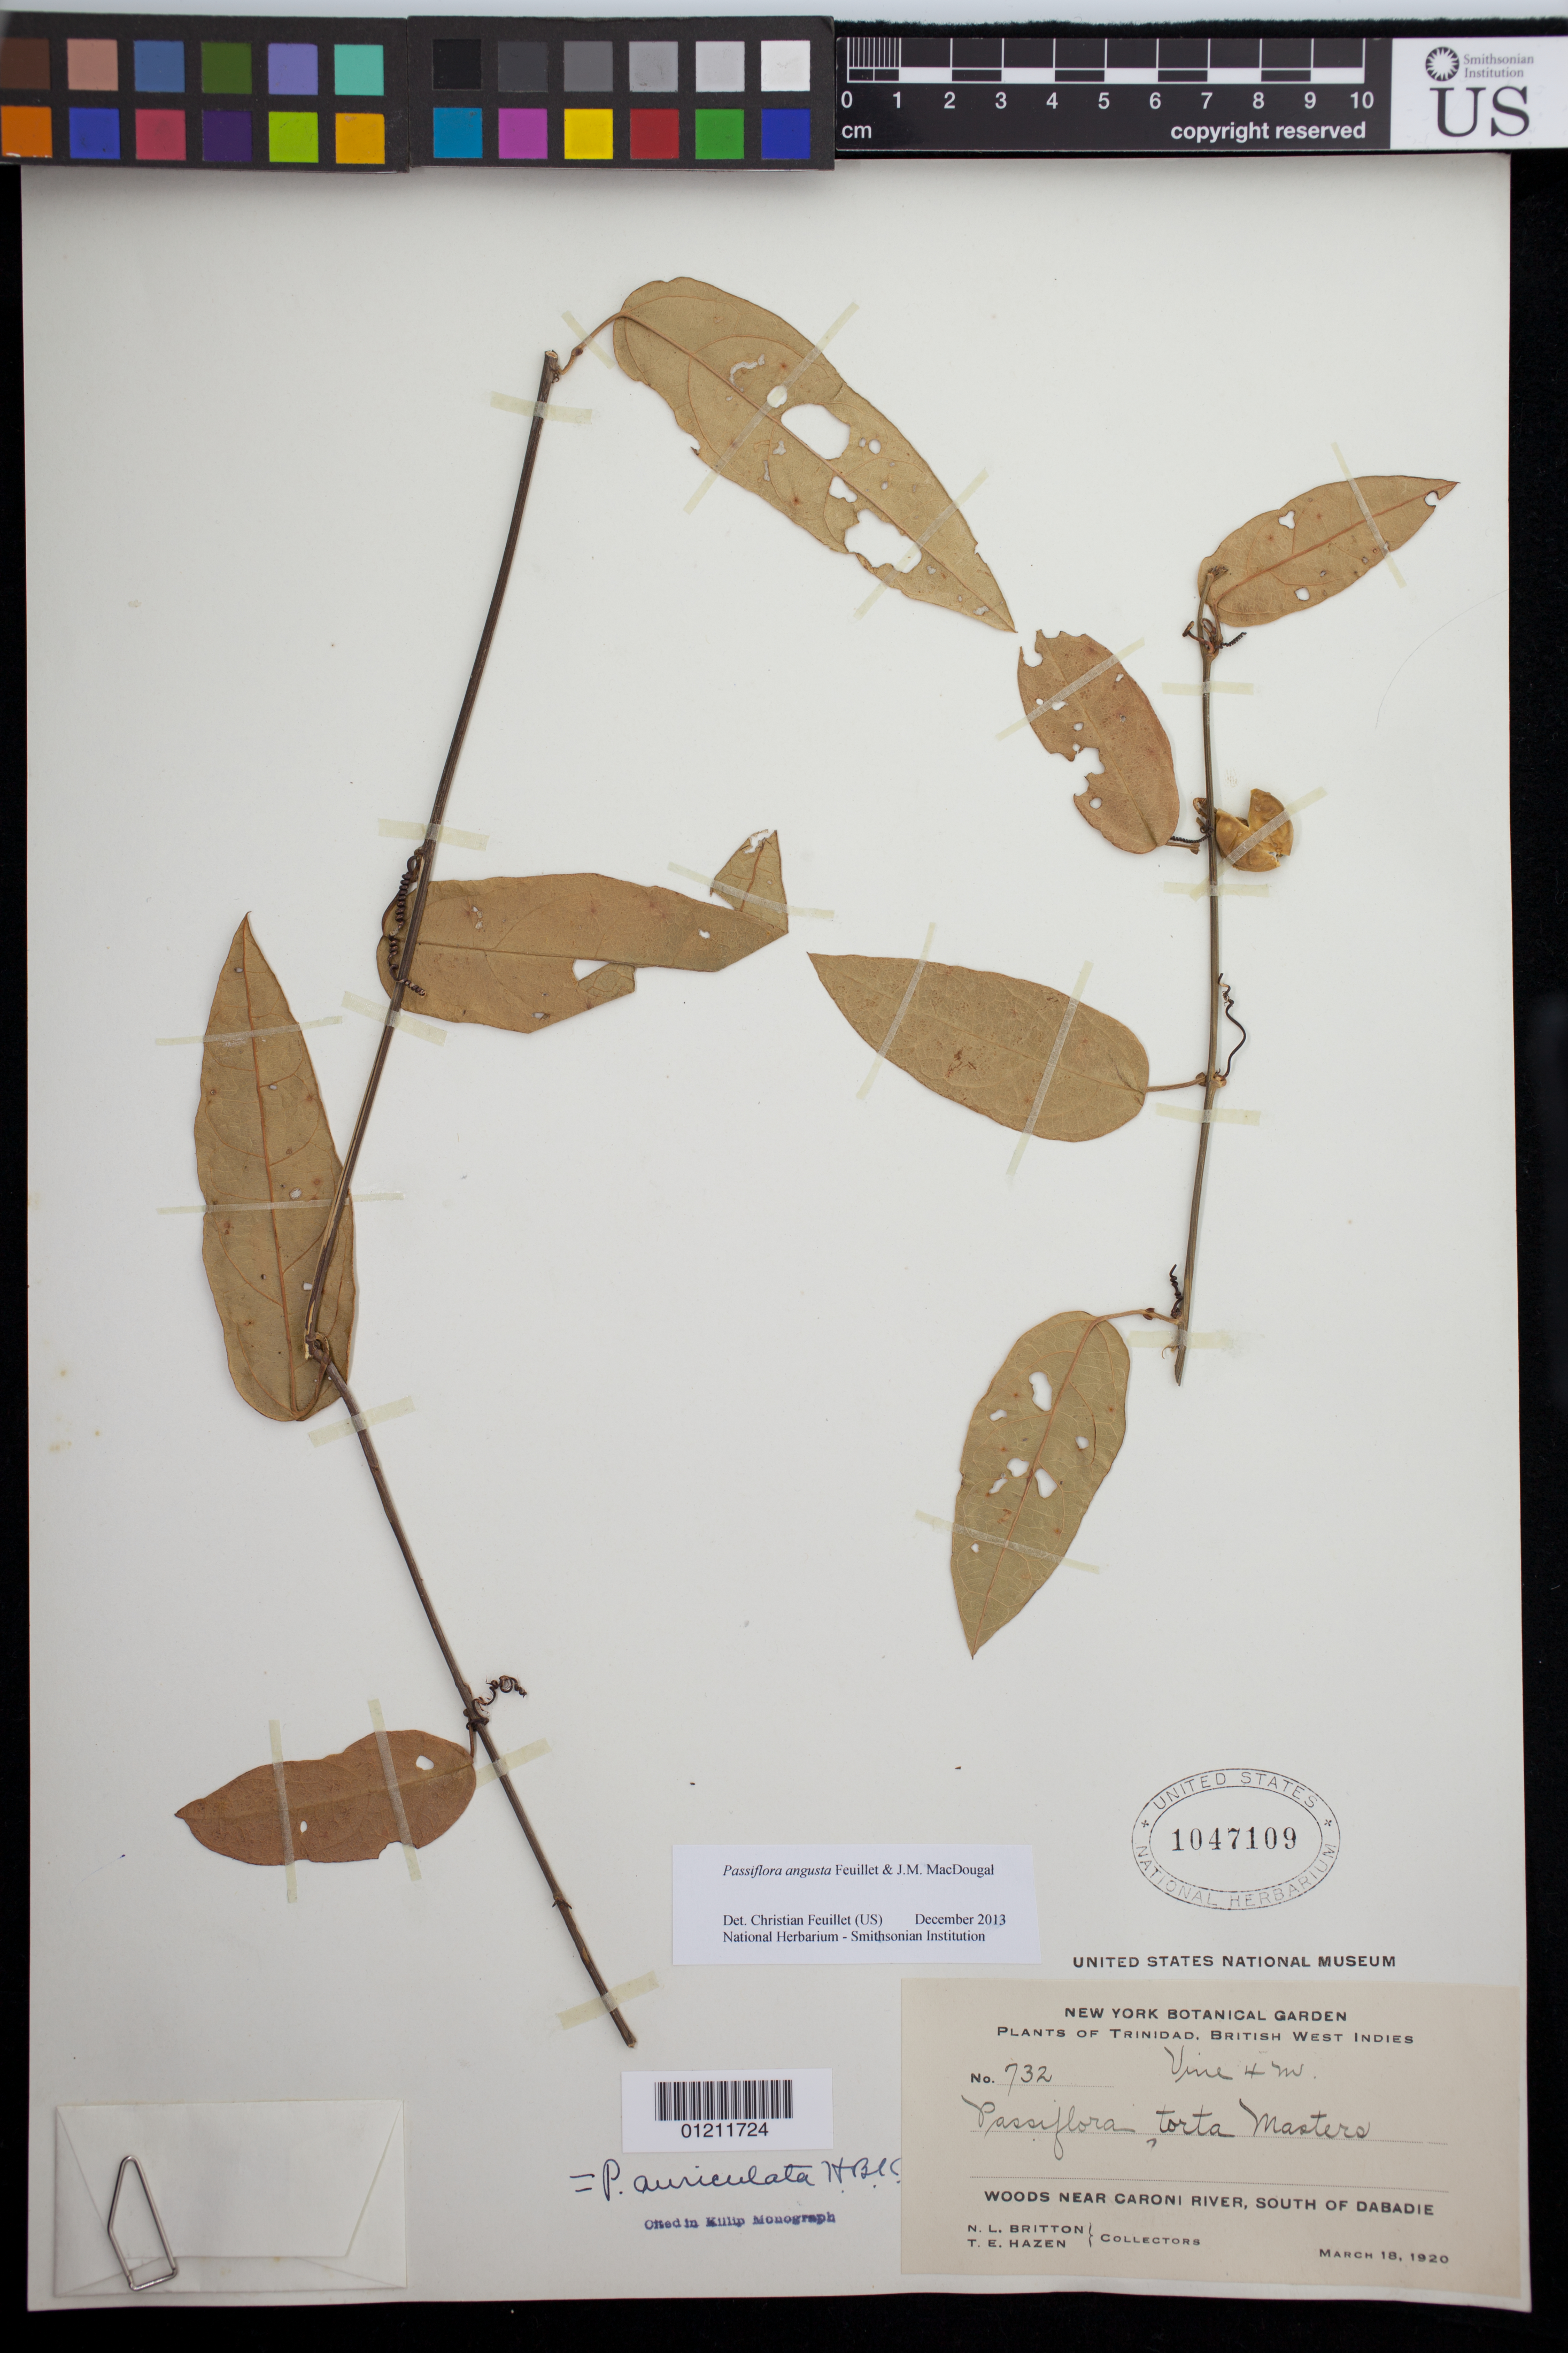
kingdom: Plantae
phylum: Tracheophyta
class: Magnoliopsida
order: Malpighiales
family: Passifloraceae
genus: Passiflora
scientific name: Passiflora angusta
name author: Feuillet & J.M. MacDougal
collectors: N. Britton & T. E. Hazen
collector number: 732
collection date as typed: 18 Mar 1920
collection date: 1920-03-18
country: Trinidad and Tobago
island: Trinidad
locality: Piarco Savanna, S of Dabadie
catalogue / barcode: US 1047109